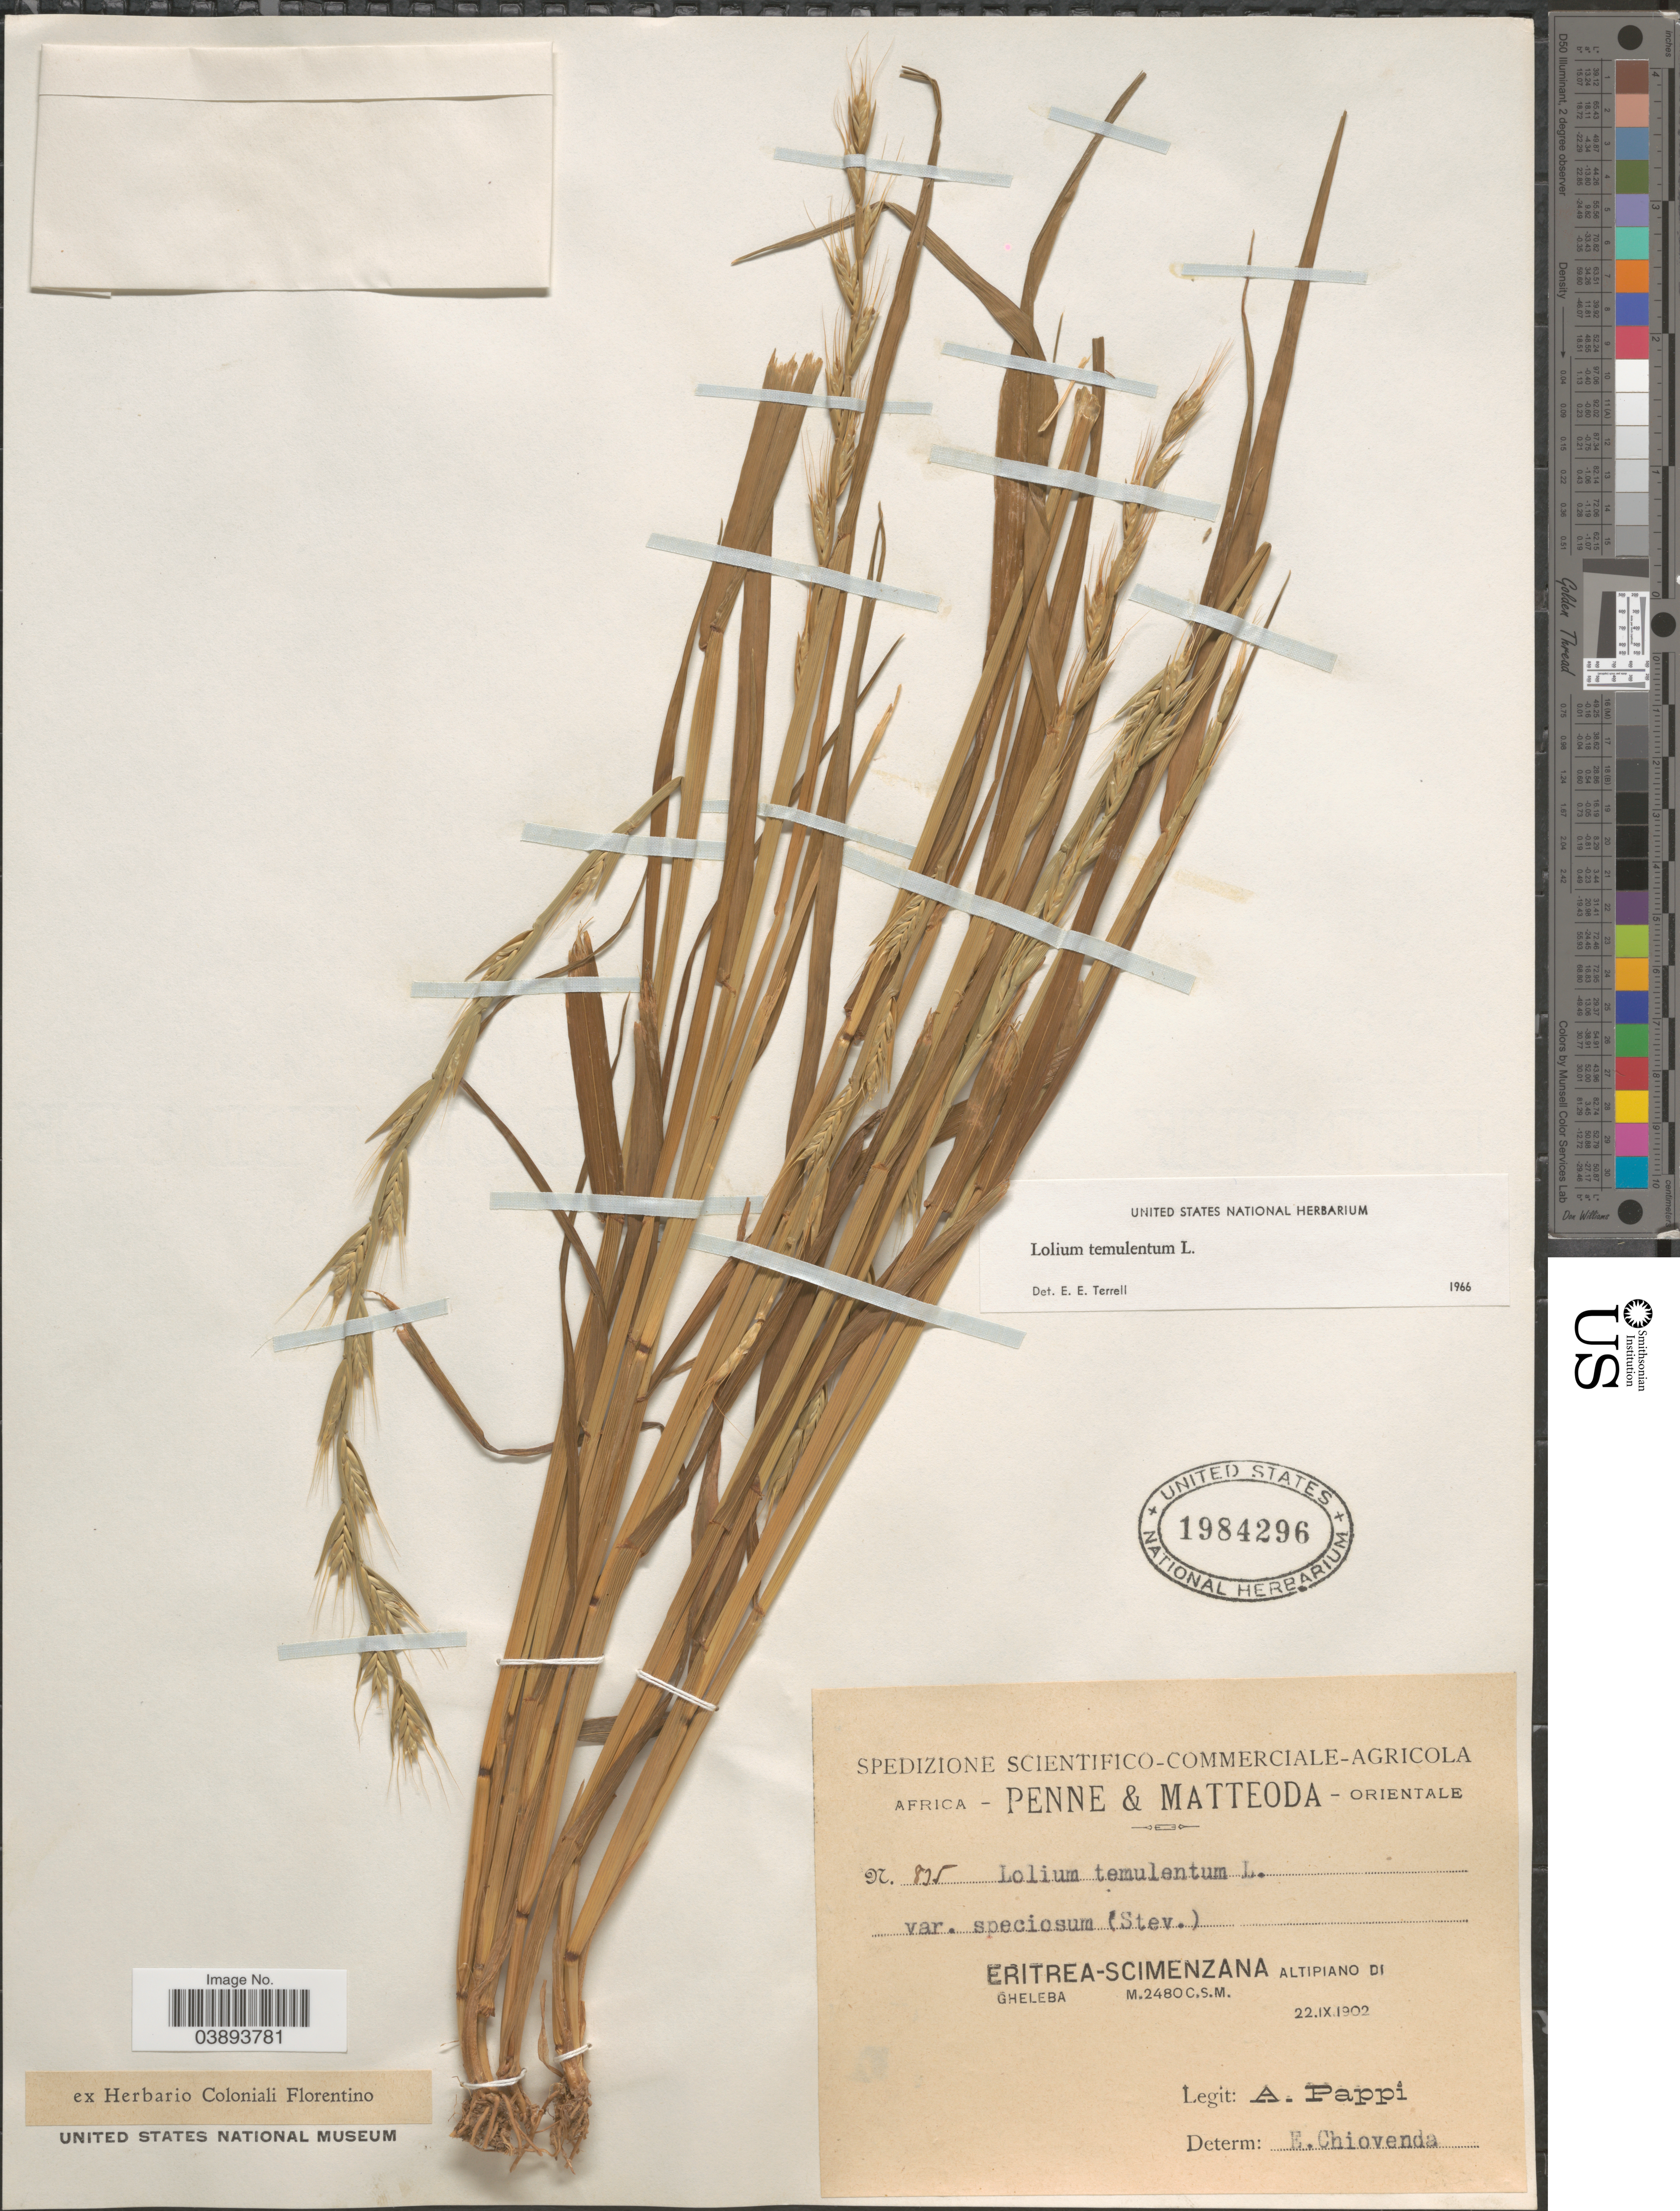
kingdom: Plantae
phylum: Tracheophyta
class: Liliopsida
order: Poales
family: Poaceae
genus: Lolium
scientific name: Lolium temulentum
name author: L.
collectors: A. Pappi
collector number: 835*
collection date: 1902-09-22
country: Eritrea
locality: Africa Orientale. Eritrea-Scimenzana Altipiano di Gheleba.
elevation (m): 2480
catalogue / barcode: US 1984296